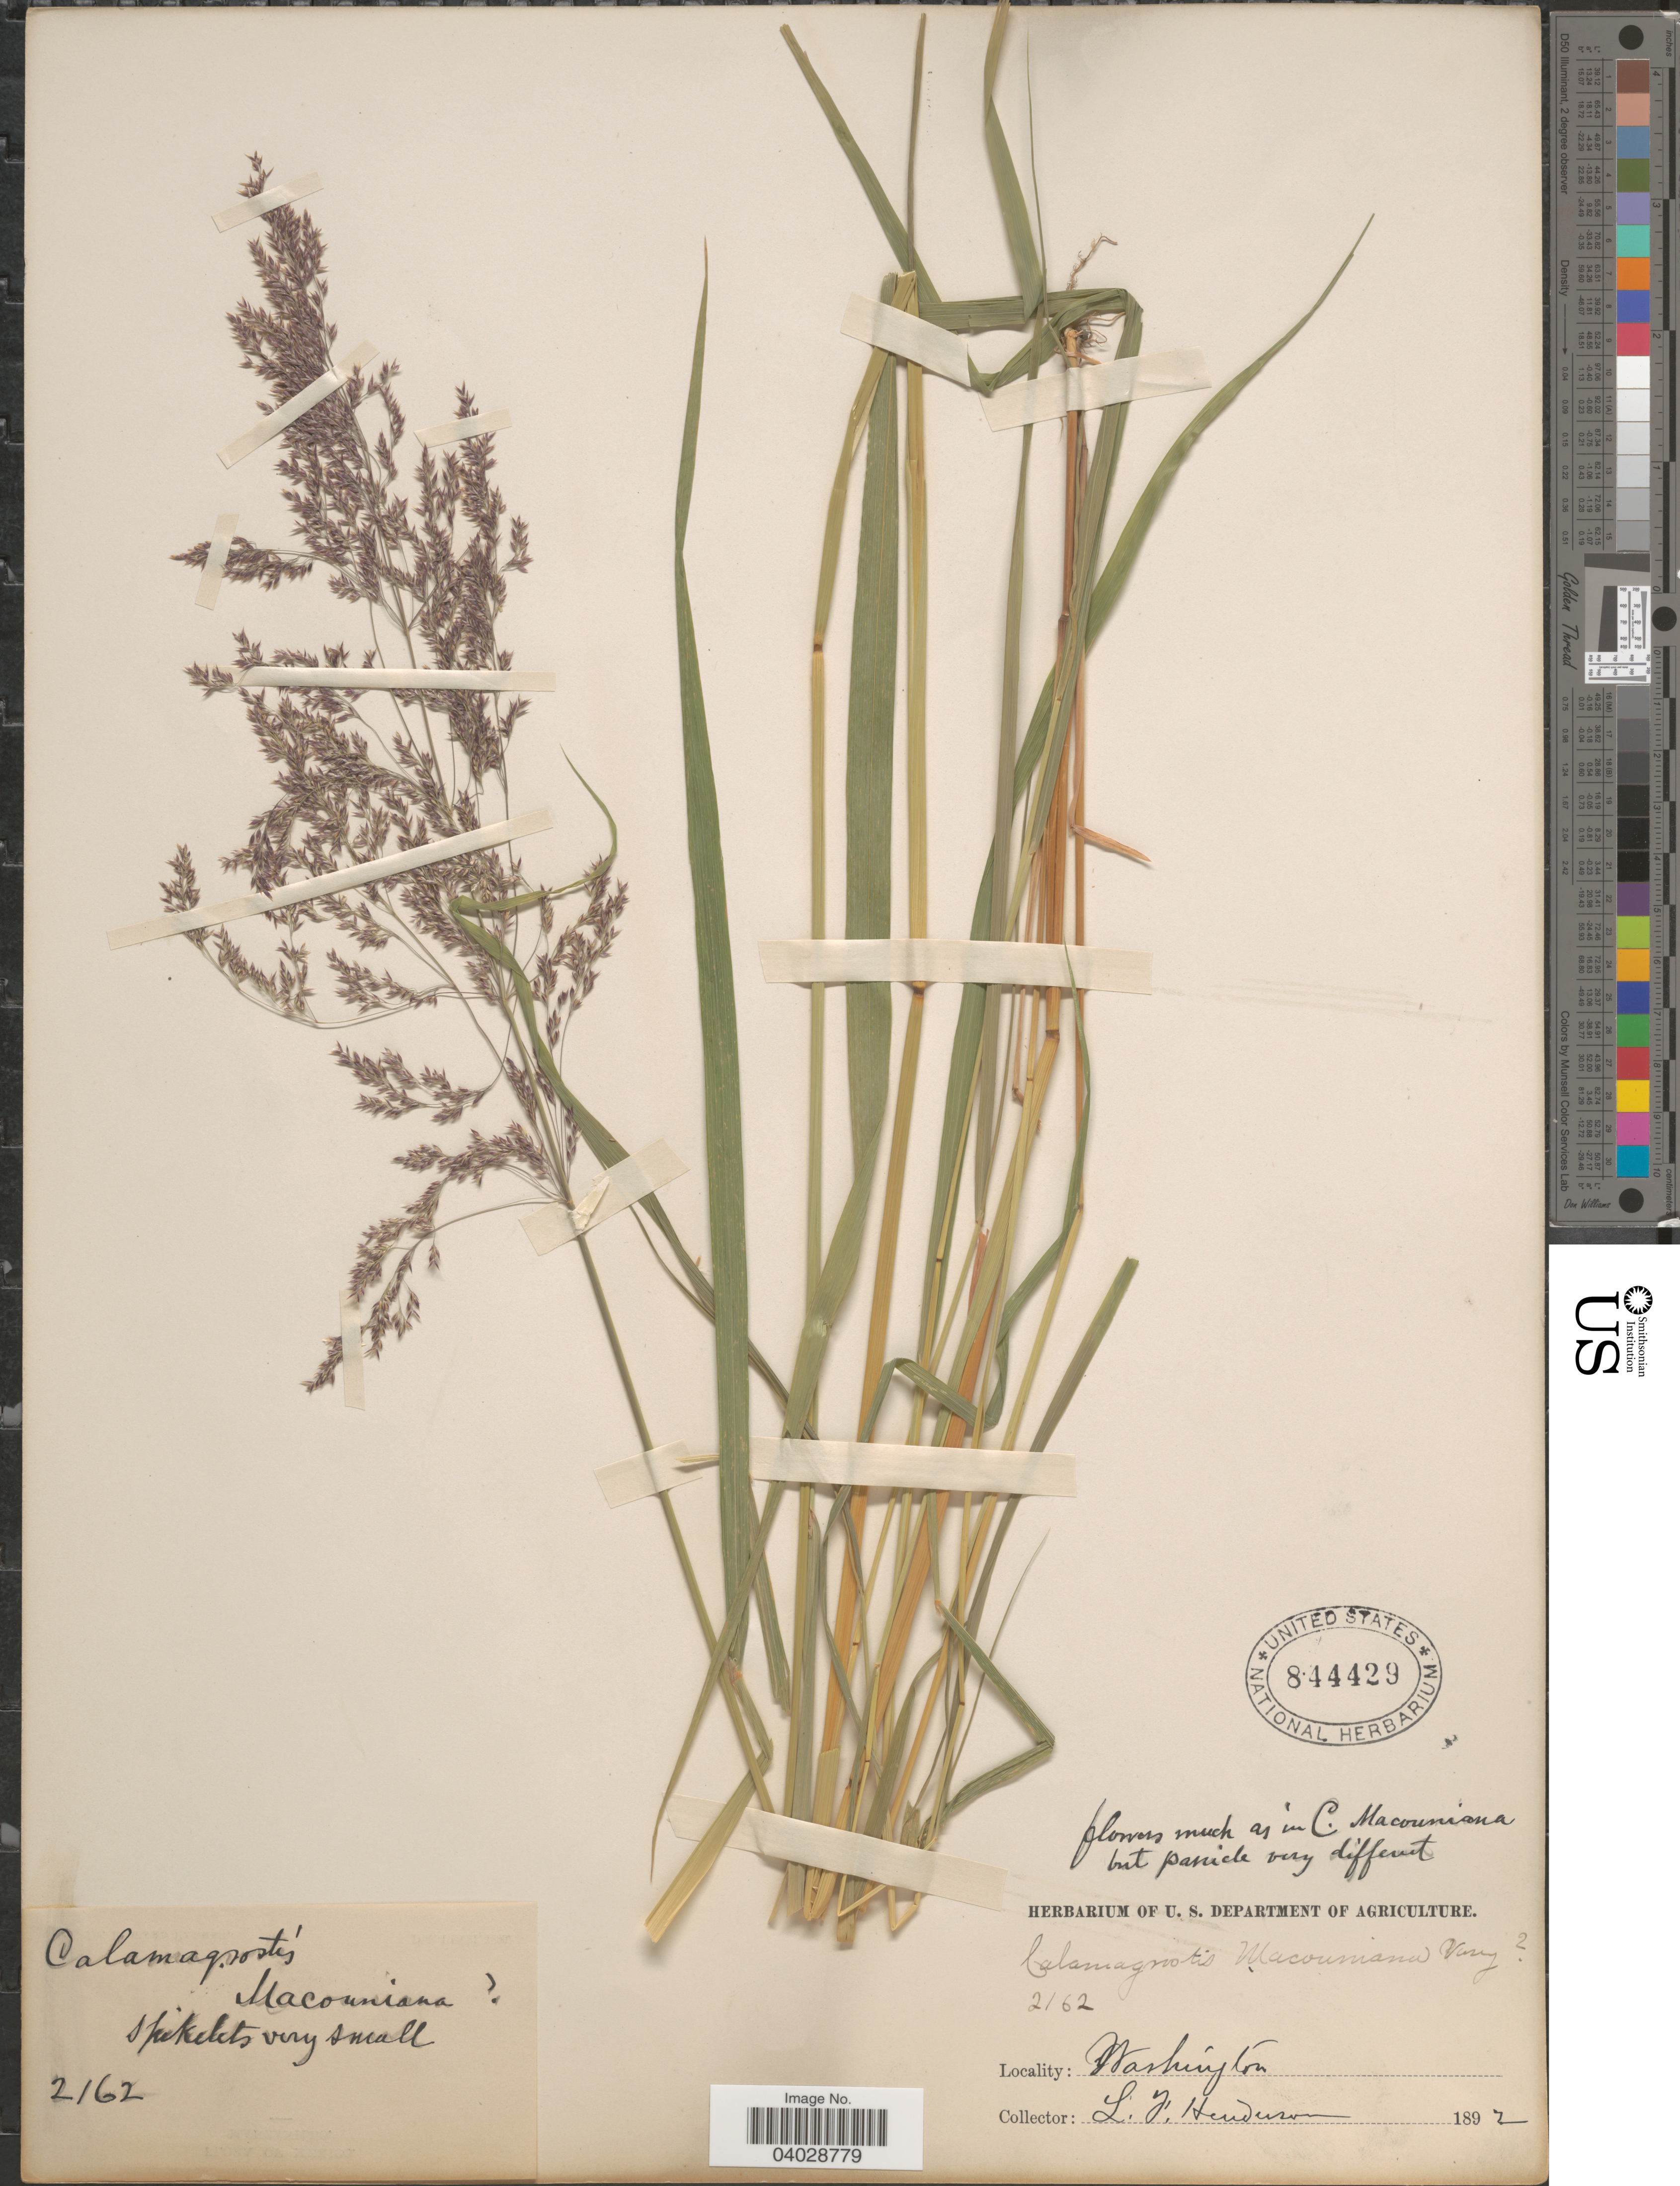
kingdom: Plantae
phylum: Tracheophyta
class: Liliopsida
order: Poales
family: Poaceae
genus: Calamagrostis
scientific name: Calamagrostis canadensis var. macouniana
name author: (Vasey) Stebbins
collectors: L. Henderson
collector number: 2162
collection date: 1892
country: United States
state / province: Washington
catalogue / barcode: US 844429